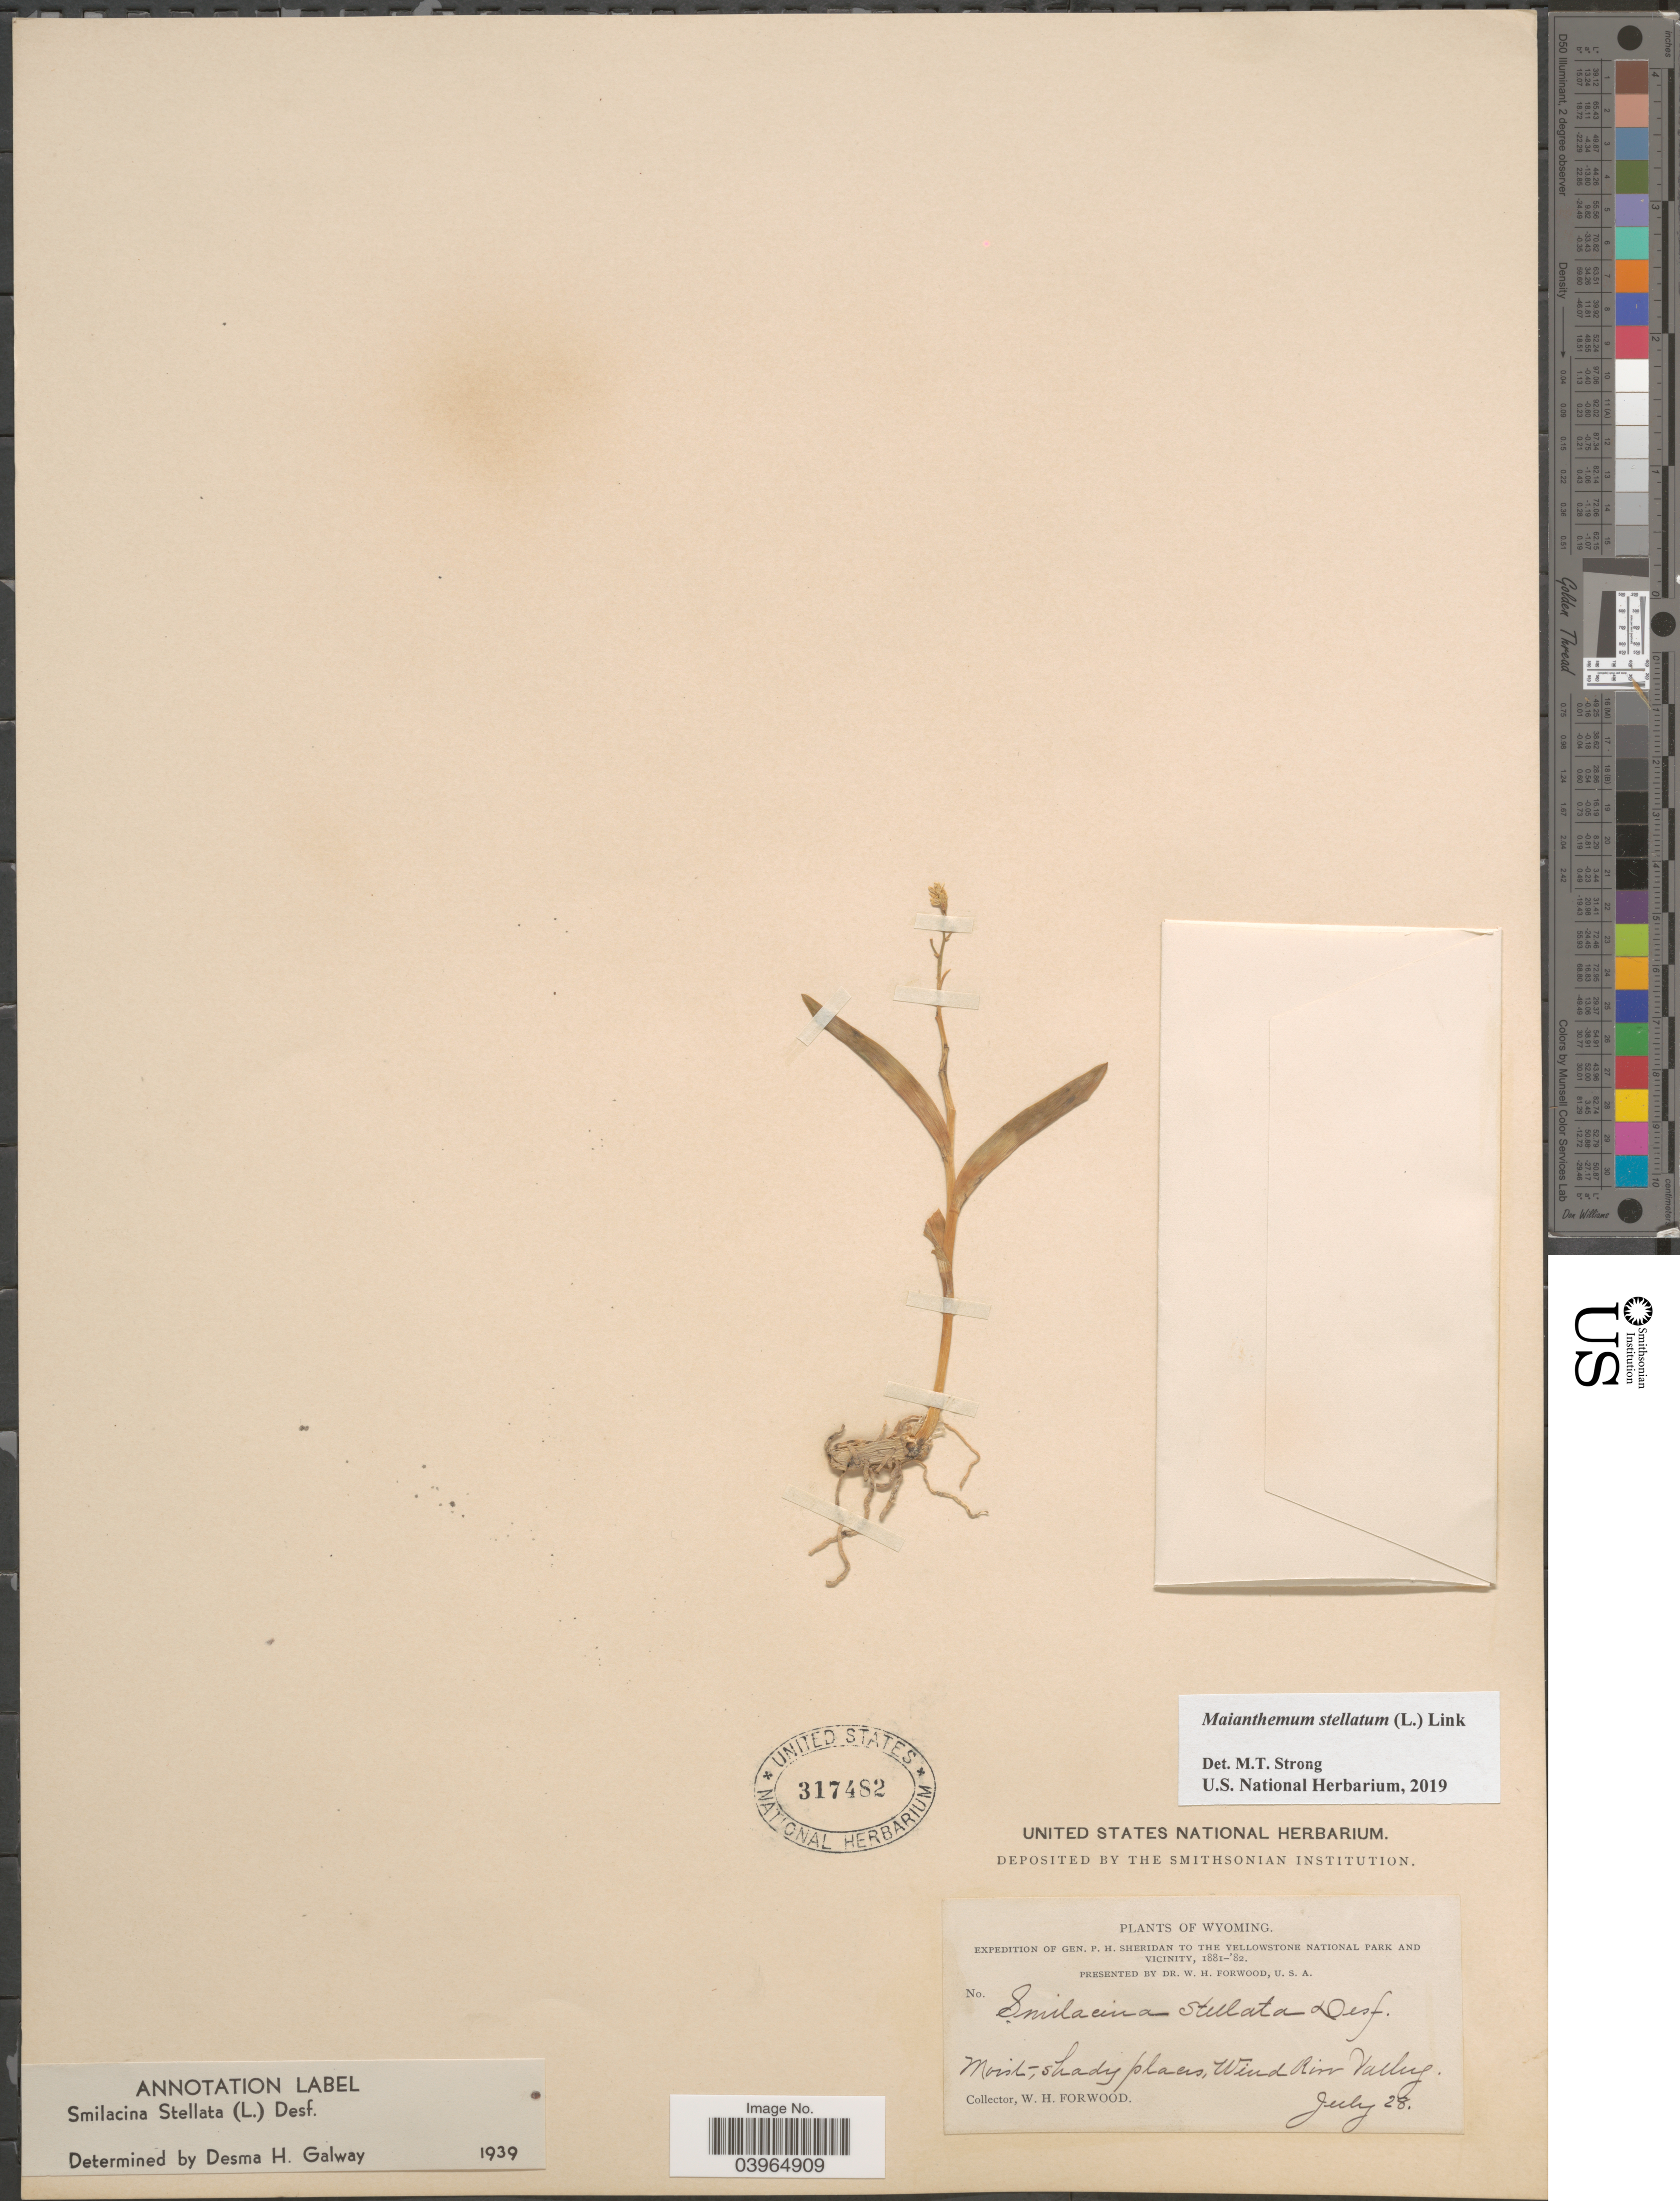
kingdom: Plantae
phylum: Tracheophyta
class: Liliopsida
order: Asparagales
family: Asparagaceae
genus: Maianthemum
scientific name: Maianthemum stellatum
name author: (L.) Link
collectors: W. Forwood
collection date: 1881-07-28/1882-07-28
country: United States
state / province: Wyoming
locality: The Yellowstone National Park and vicinity. Wind River Valley.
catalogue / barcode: US 317482